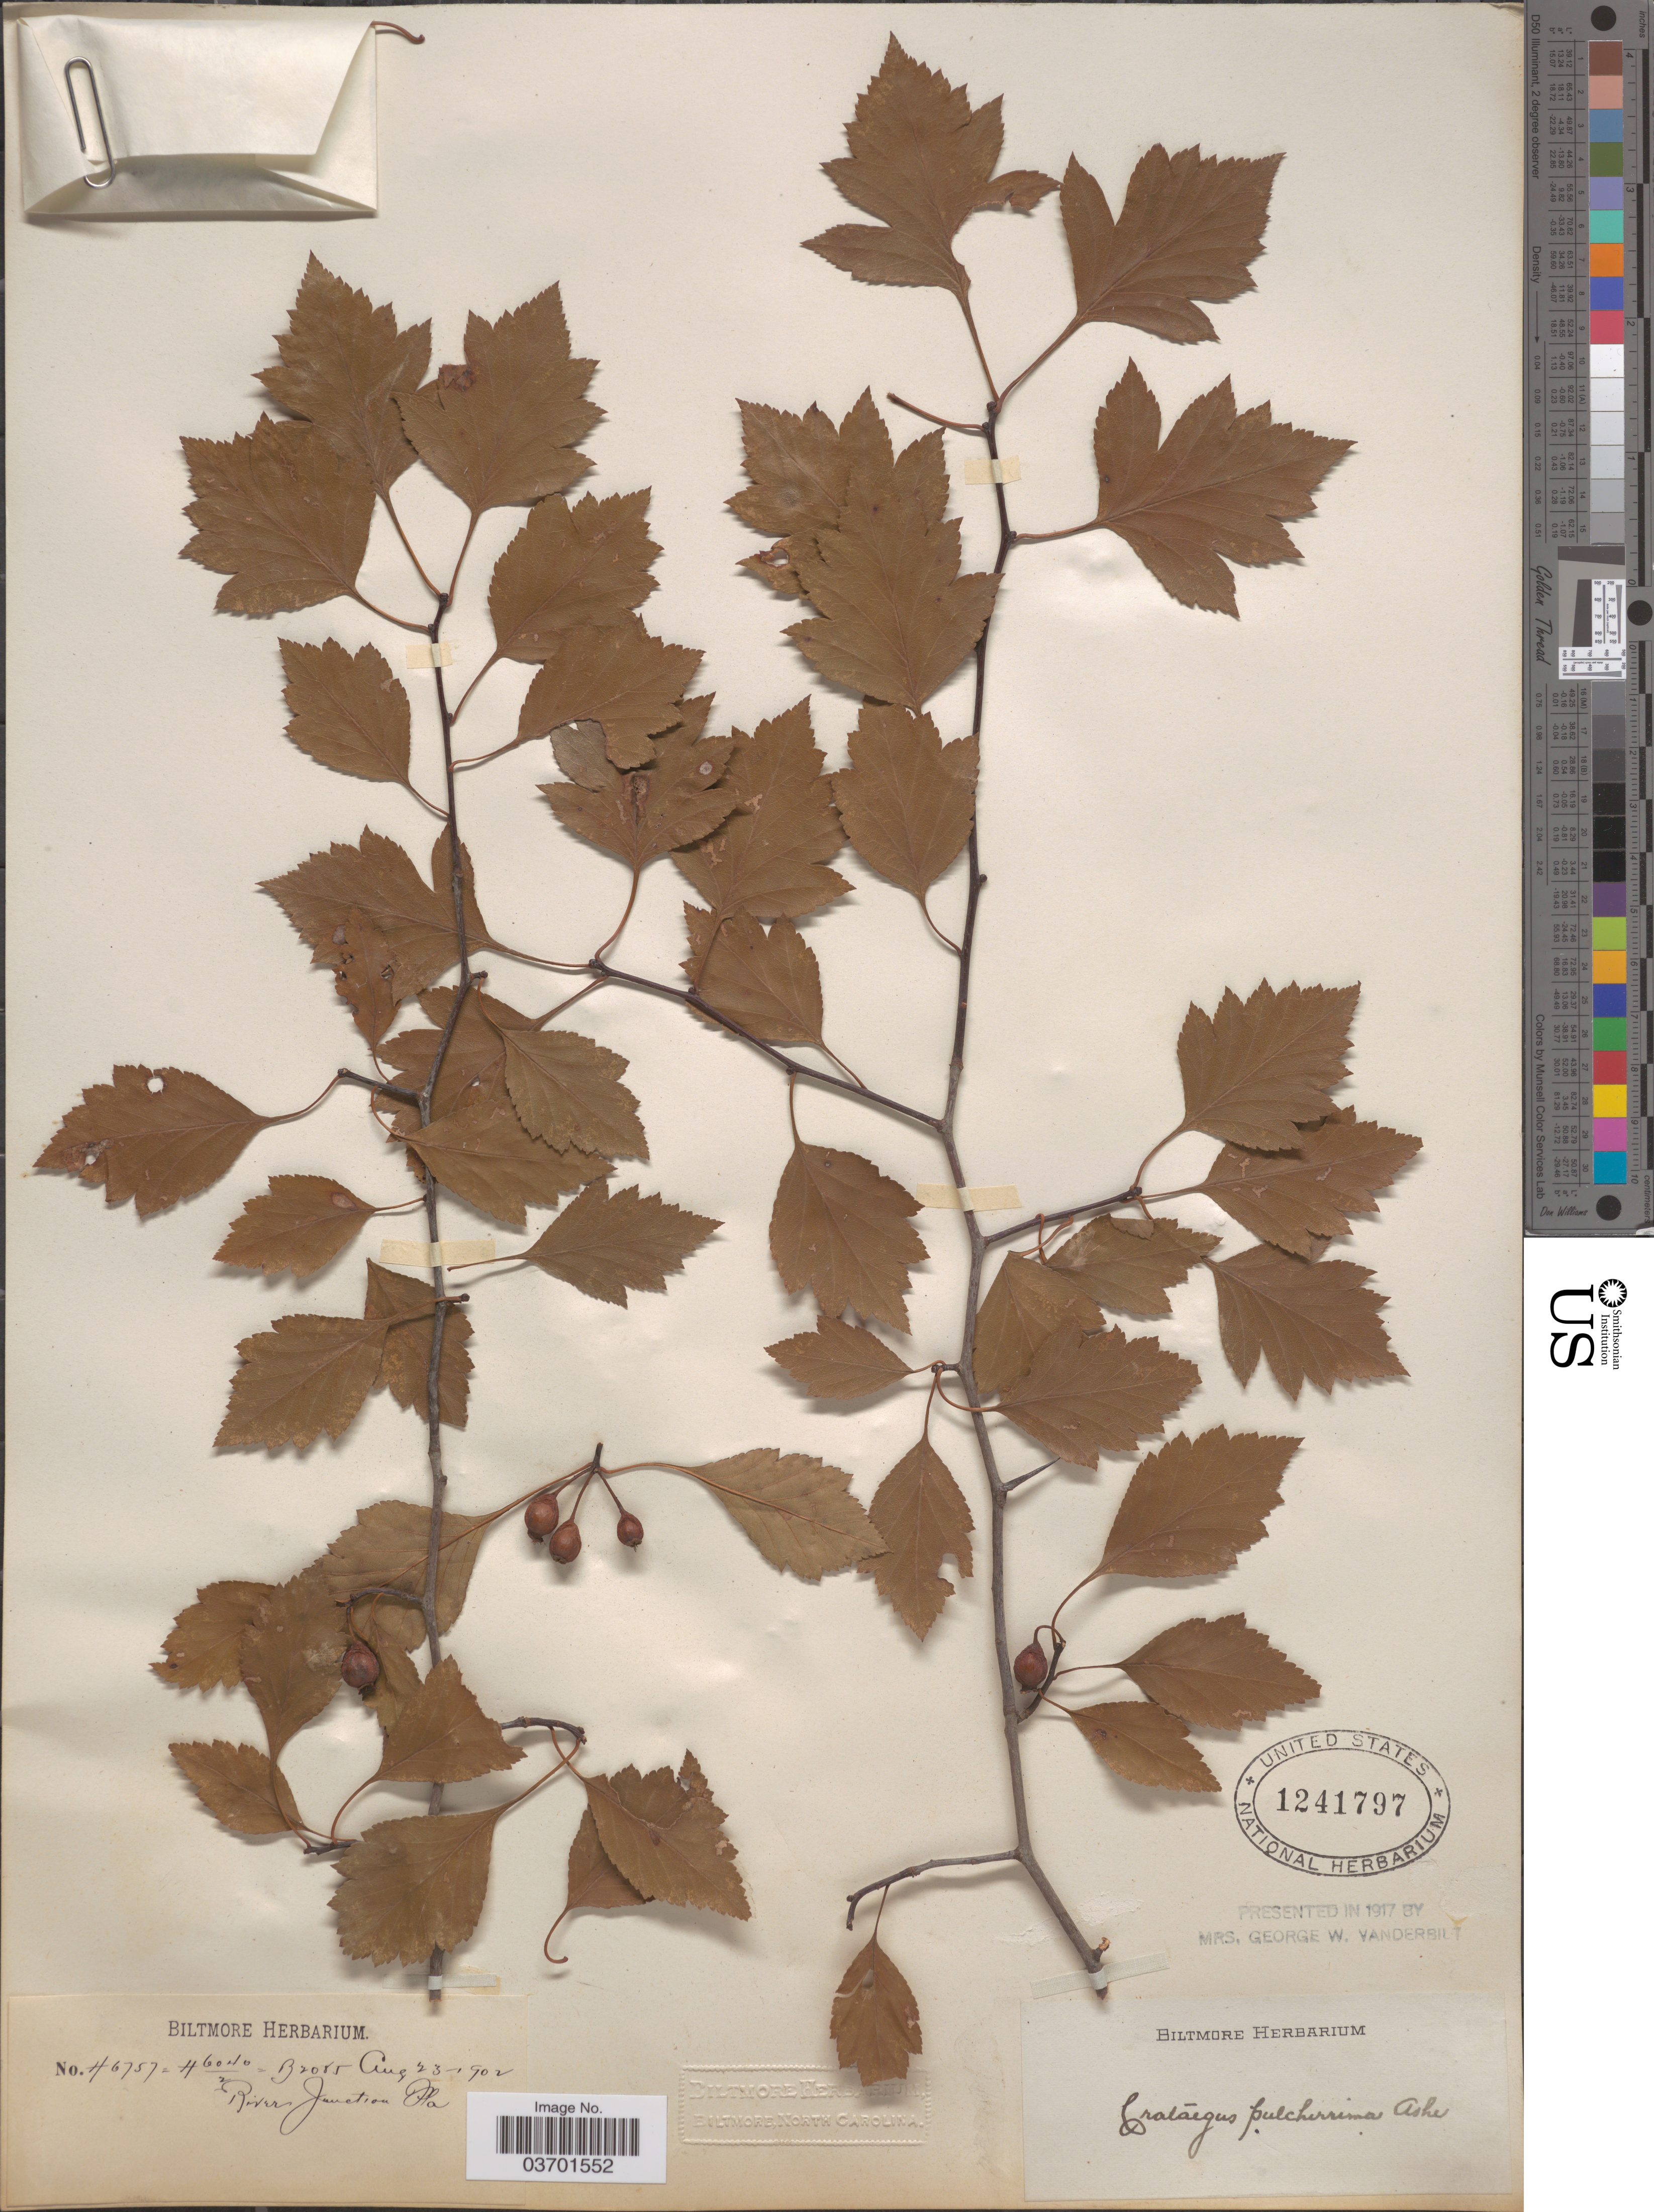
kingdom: Plantae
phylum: Tracheophyta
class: Magnoliopsida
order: Rosales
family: Rosaceae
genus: Crataegus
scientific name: Crataegus pulcherrima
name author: Ashe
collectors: ex herb. Biltmore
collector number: H6757=H6040/2=B2085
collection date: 1902-08-23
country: United States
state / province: Florida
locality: River Junction.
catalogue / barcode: US 1241797